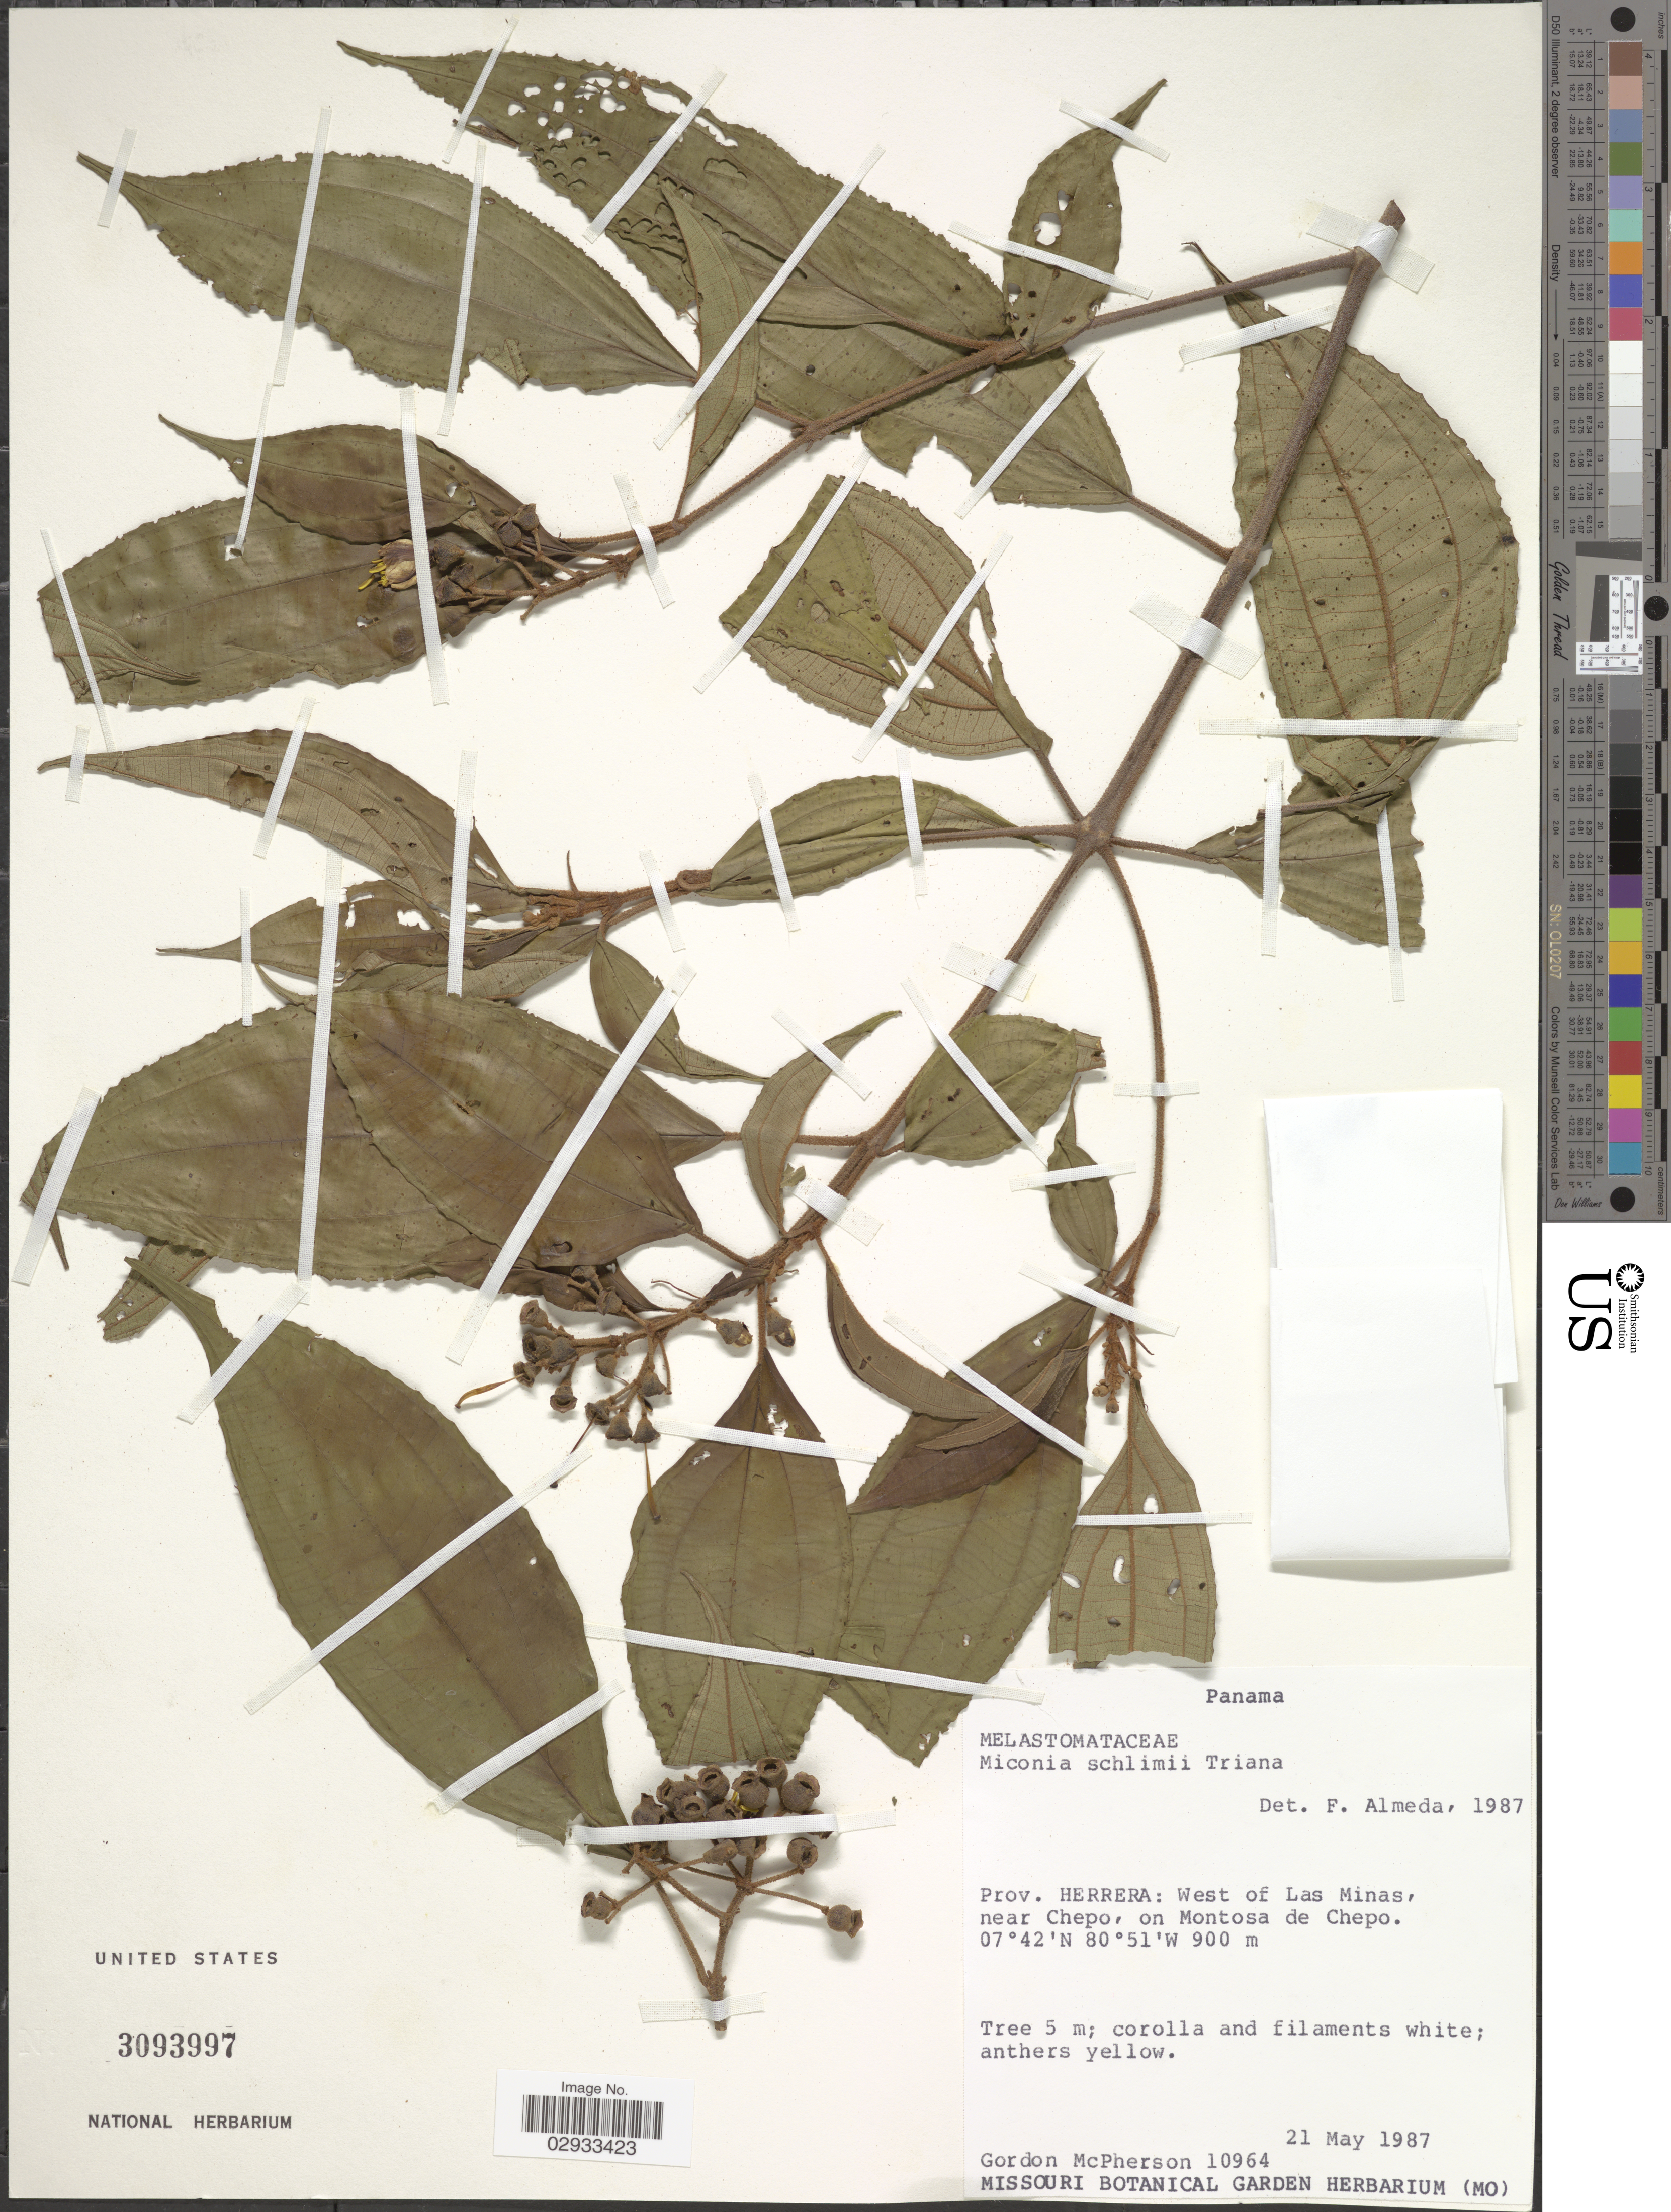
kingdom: Plantae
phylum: Tracheophyta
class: Magnoliopsida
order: Myrtales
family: Melastomataceae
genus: Miconia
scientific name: Miconia schlimii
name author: Triana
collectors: G. D. McPherson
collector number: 10964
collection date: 1987-05-21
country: Panama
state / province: Herrera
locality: West of Las Minas, near Chepo, on Montosa de Chepo.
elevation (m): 900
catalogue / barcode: US 3093997